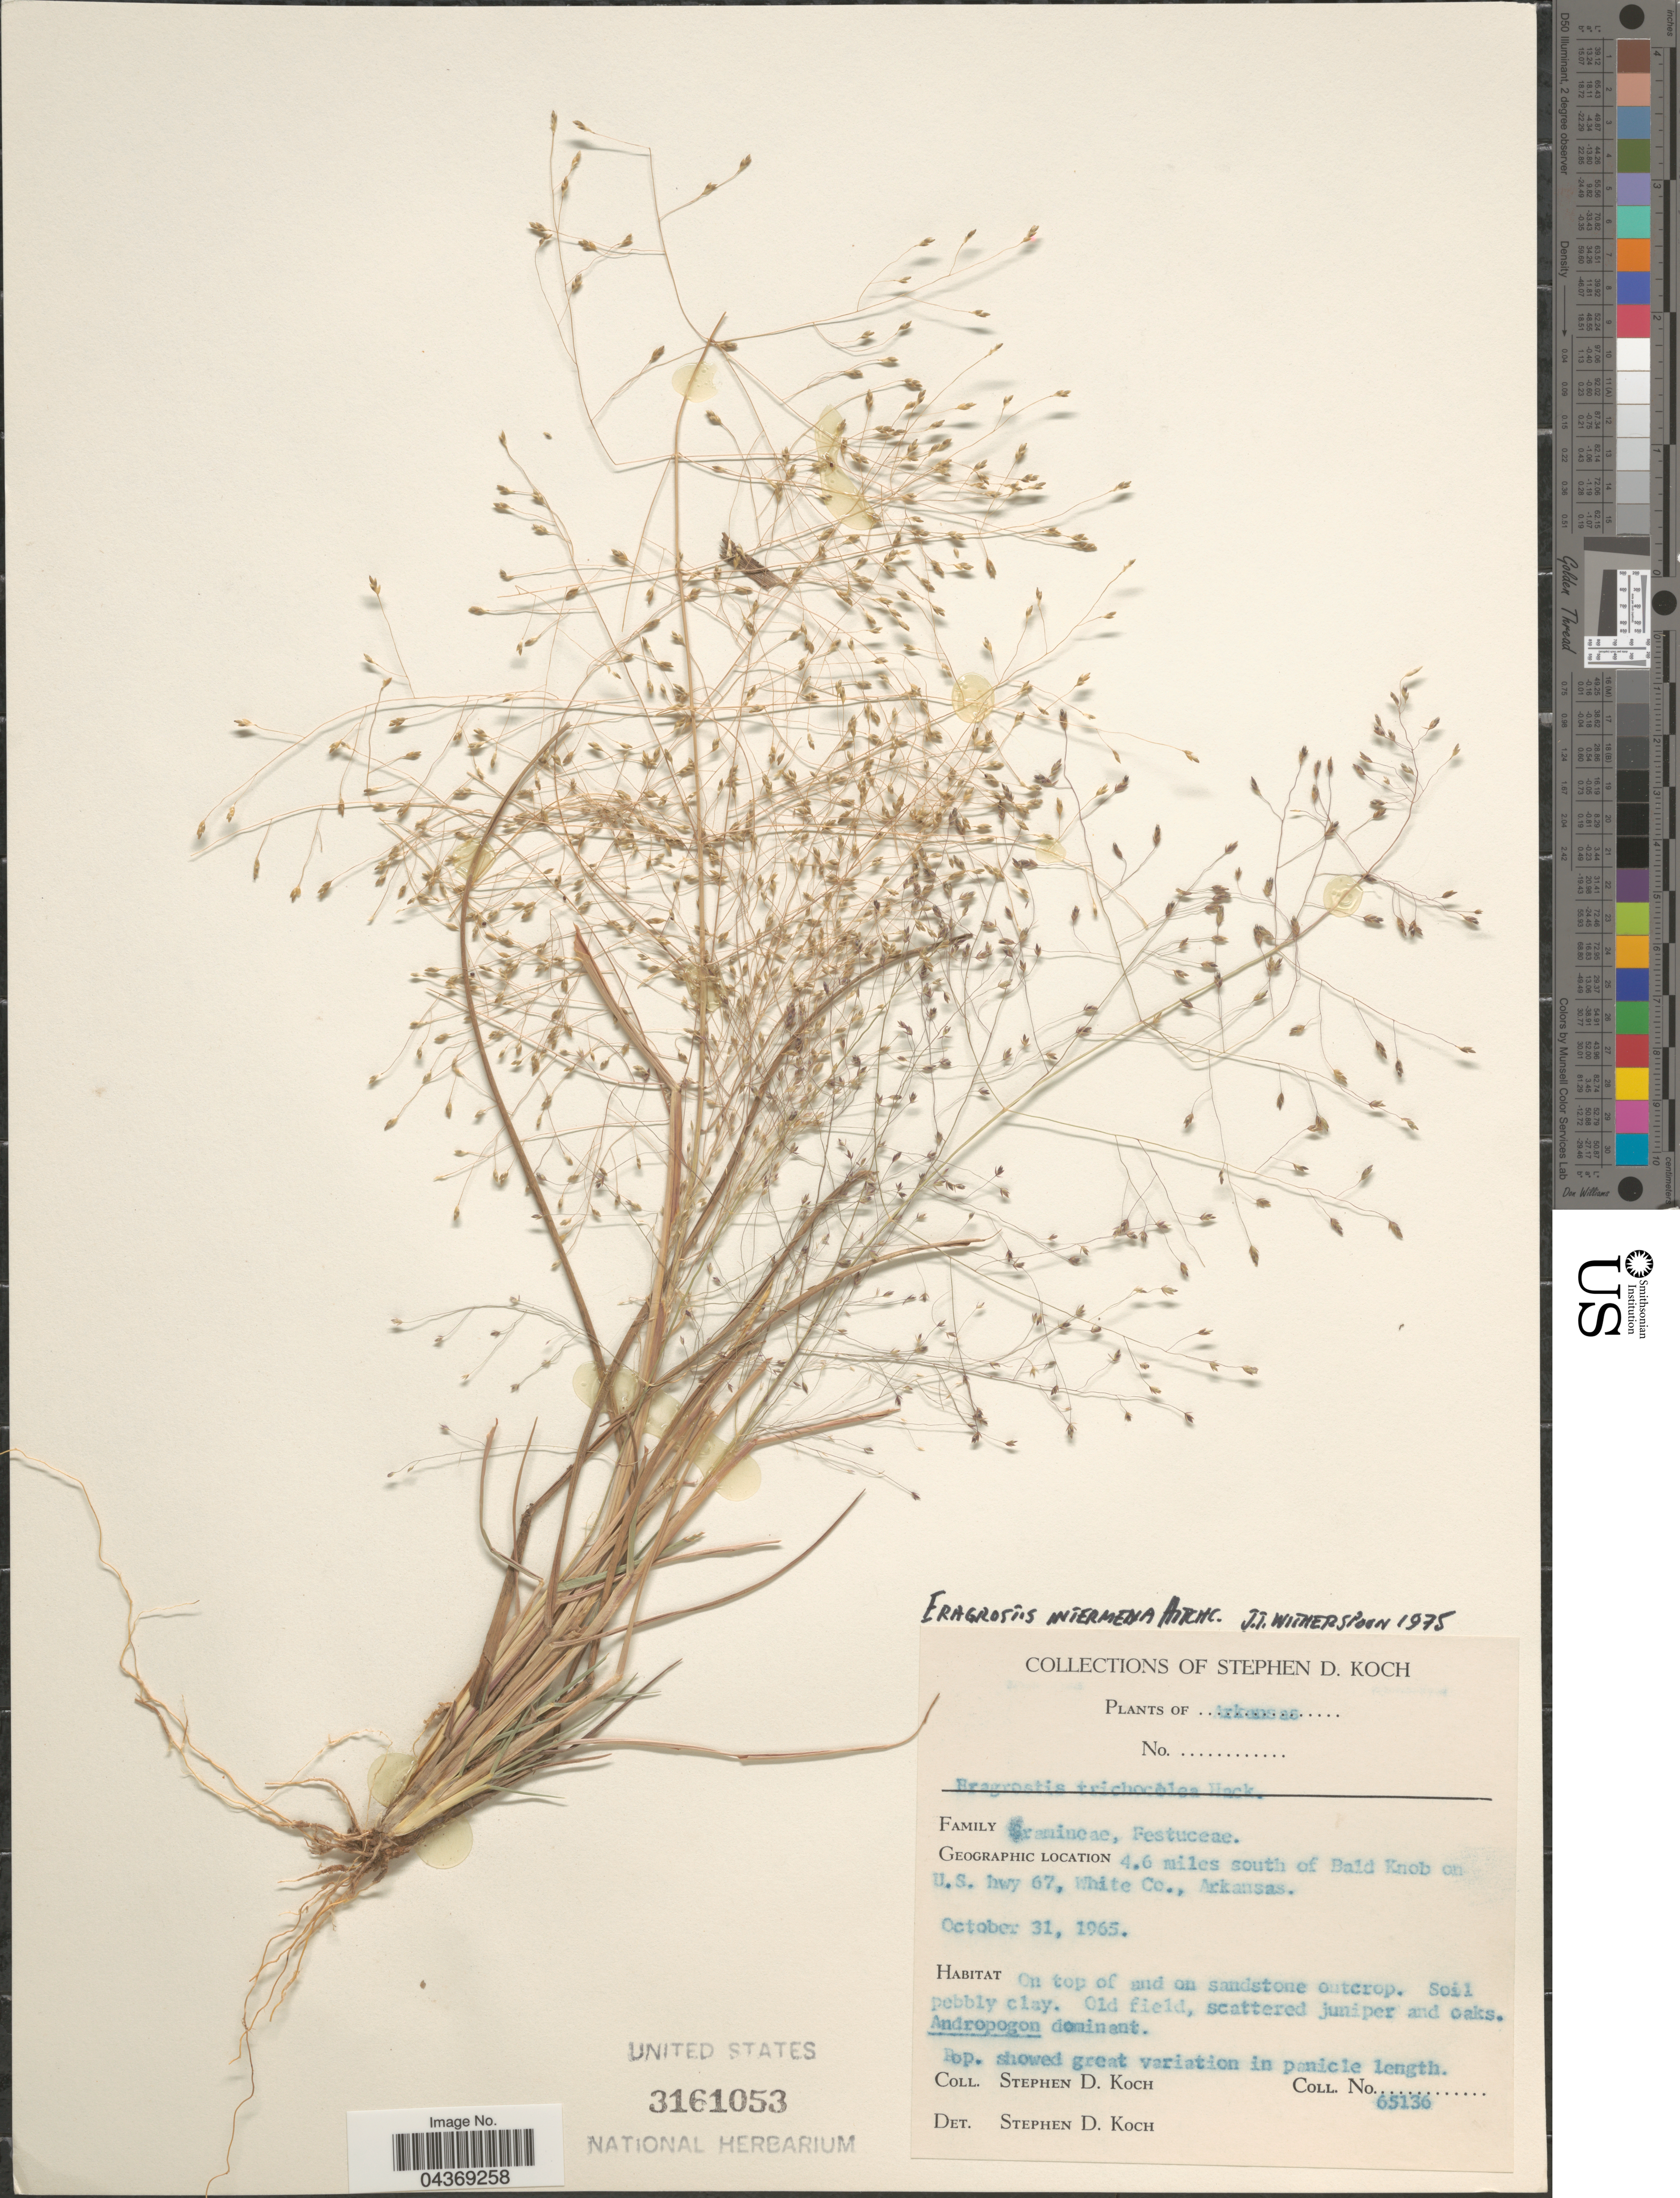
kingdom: Plantae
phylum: Tracheophyta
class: Liliopsida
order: Poales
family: Poaceae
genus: Eragrostis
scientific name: Eragrostis intermedia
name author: Hitchc.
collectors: S. D. Koch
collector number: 65136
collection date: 1965-10-31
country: United States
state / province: Arkansas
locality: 4.6 miles south of Bald Knob on U.S. hwy 67, White Co.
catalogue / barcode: US 3161053